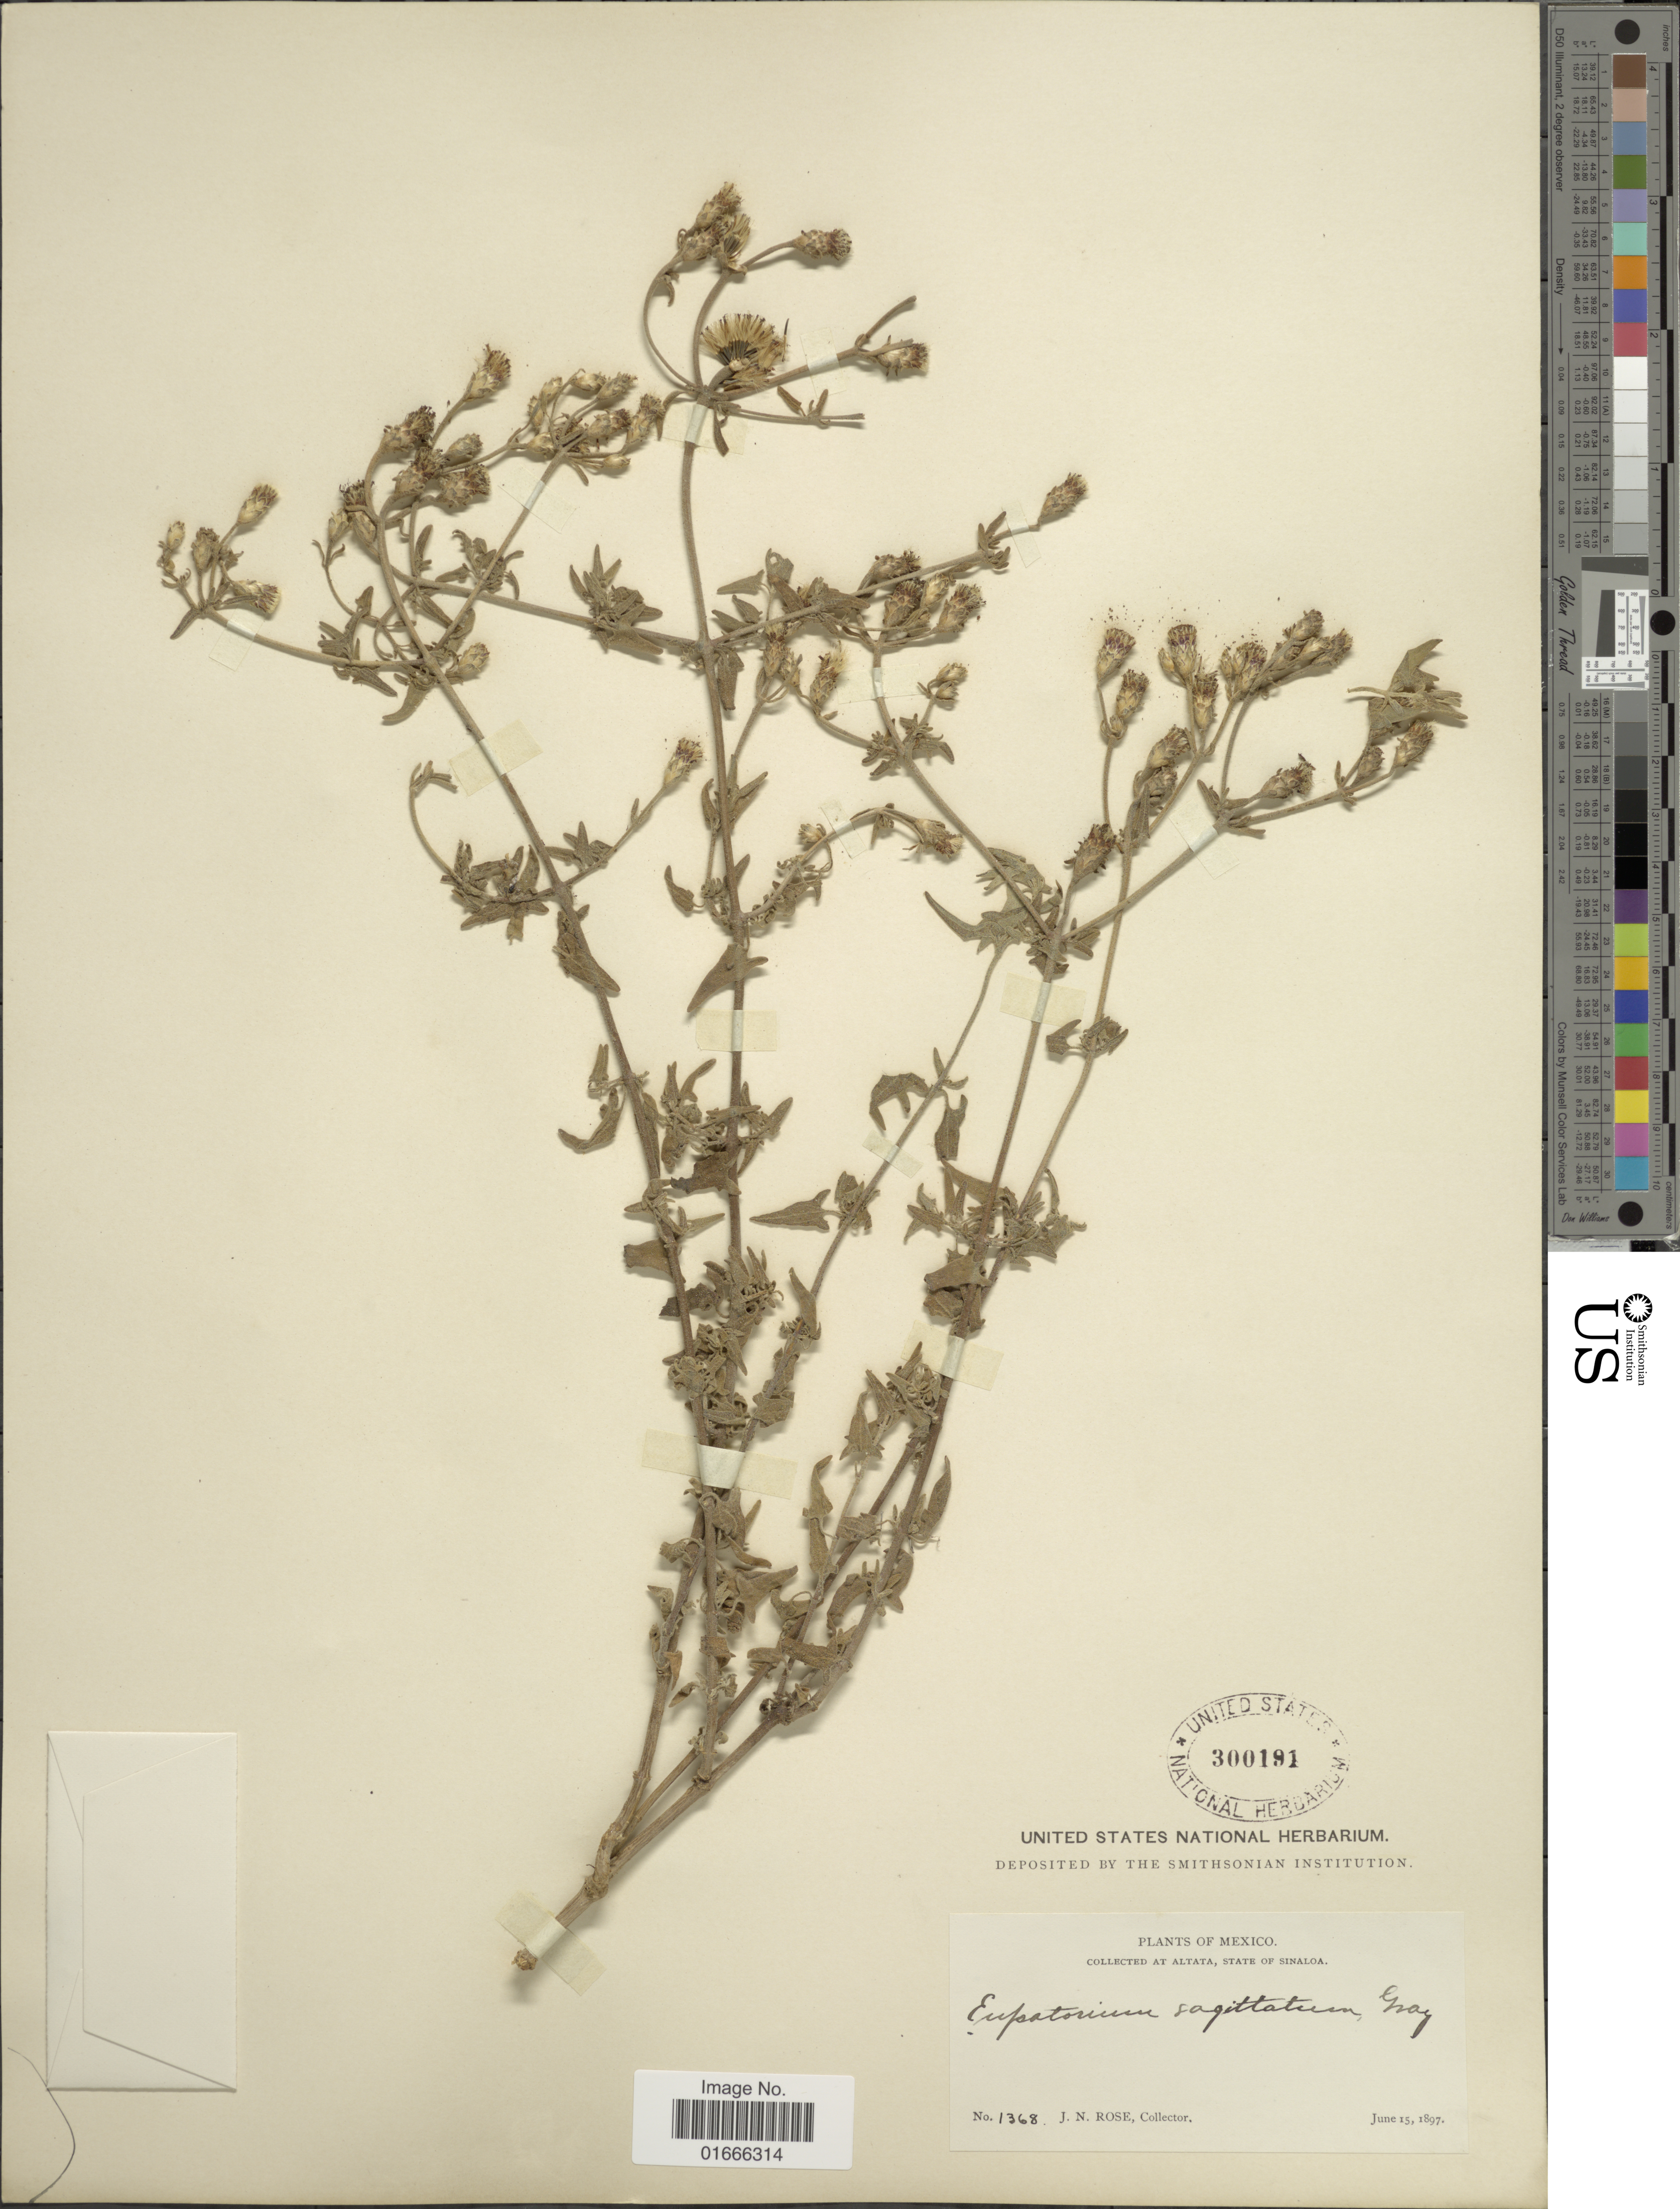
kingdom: Plantae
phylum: Tracheophyta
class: Magnoliopsida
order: Asterales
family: Asteraceae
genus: Chromolaena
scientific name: Chromolaena sagittata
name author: (A. Gray) R.M. King & H. Rob.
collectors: J. N. Rose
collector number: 1368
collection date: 1897-06-15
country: Mexico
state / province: Sinaloa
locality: At Altata, state of Sinaloa.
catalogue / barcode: US 300191